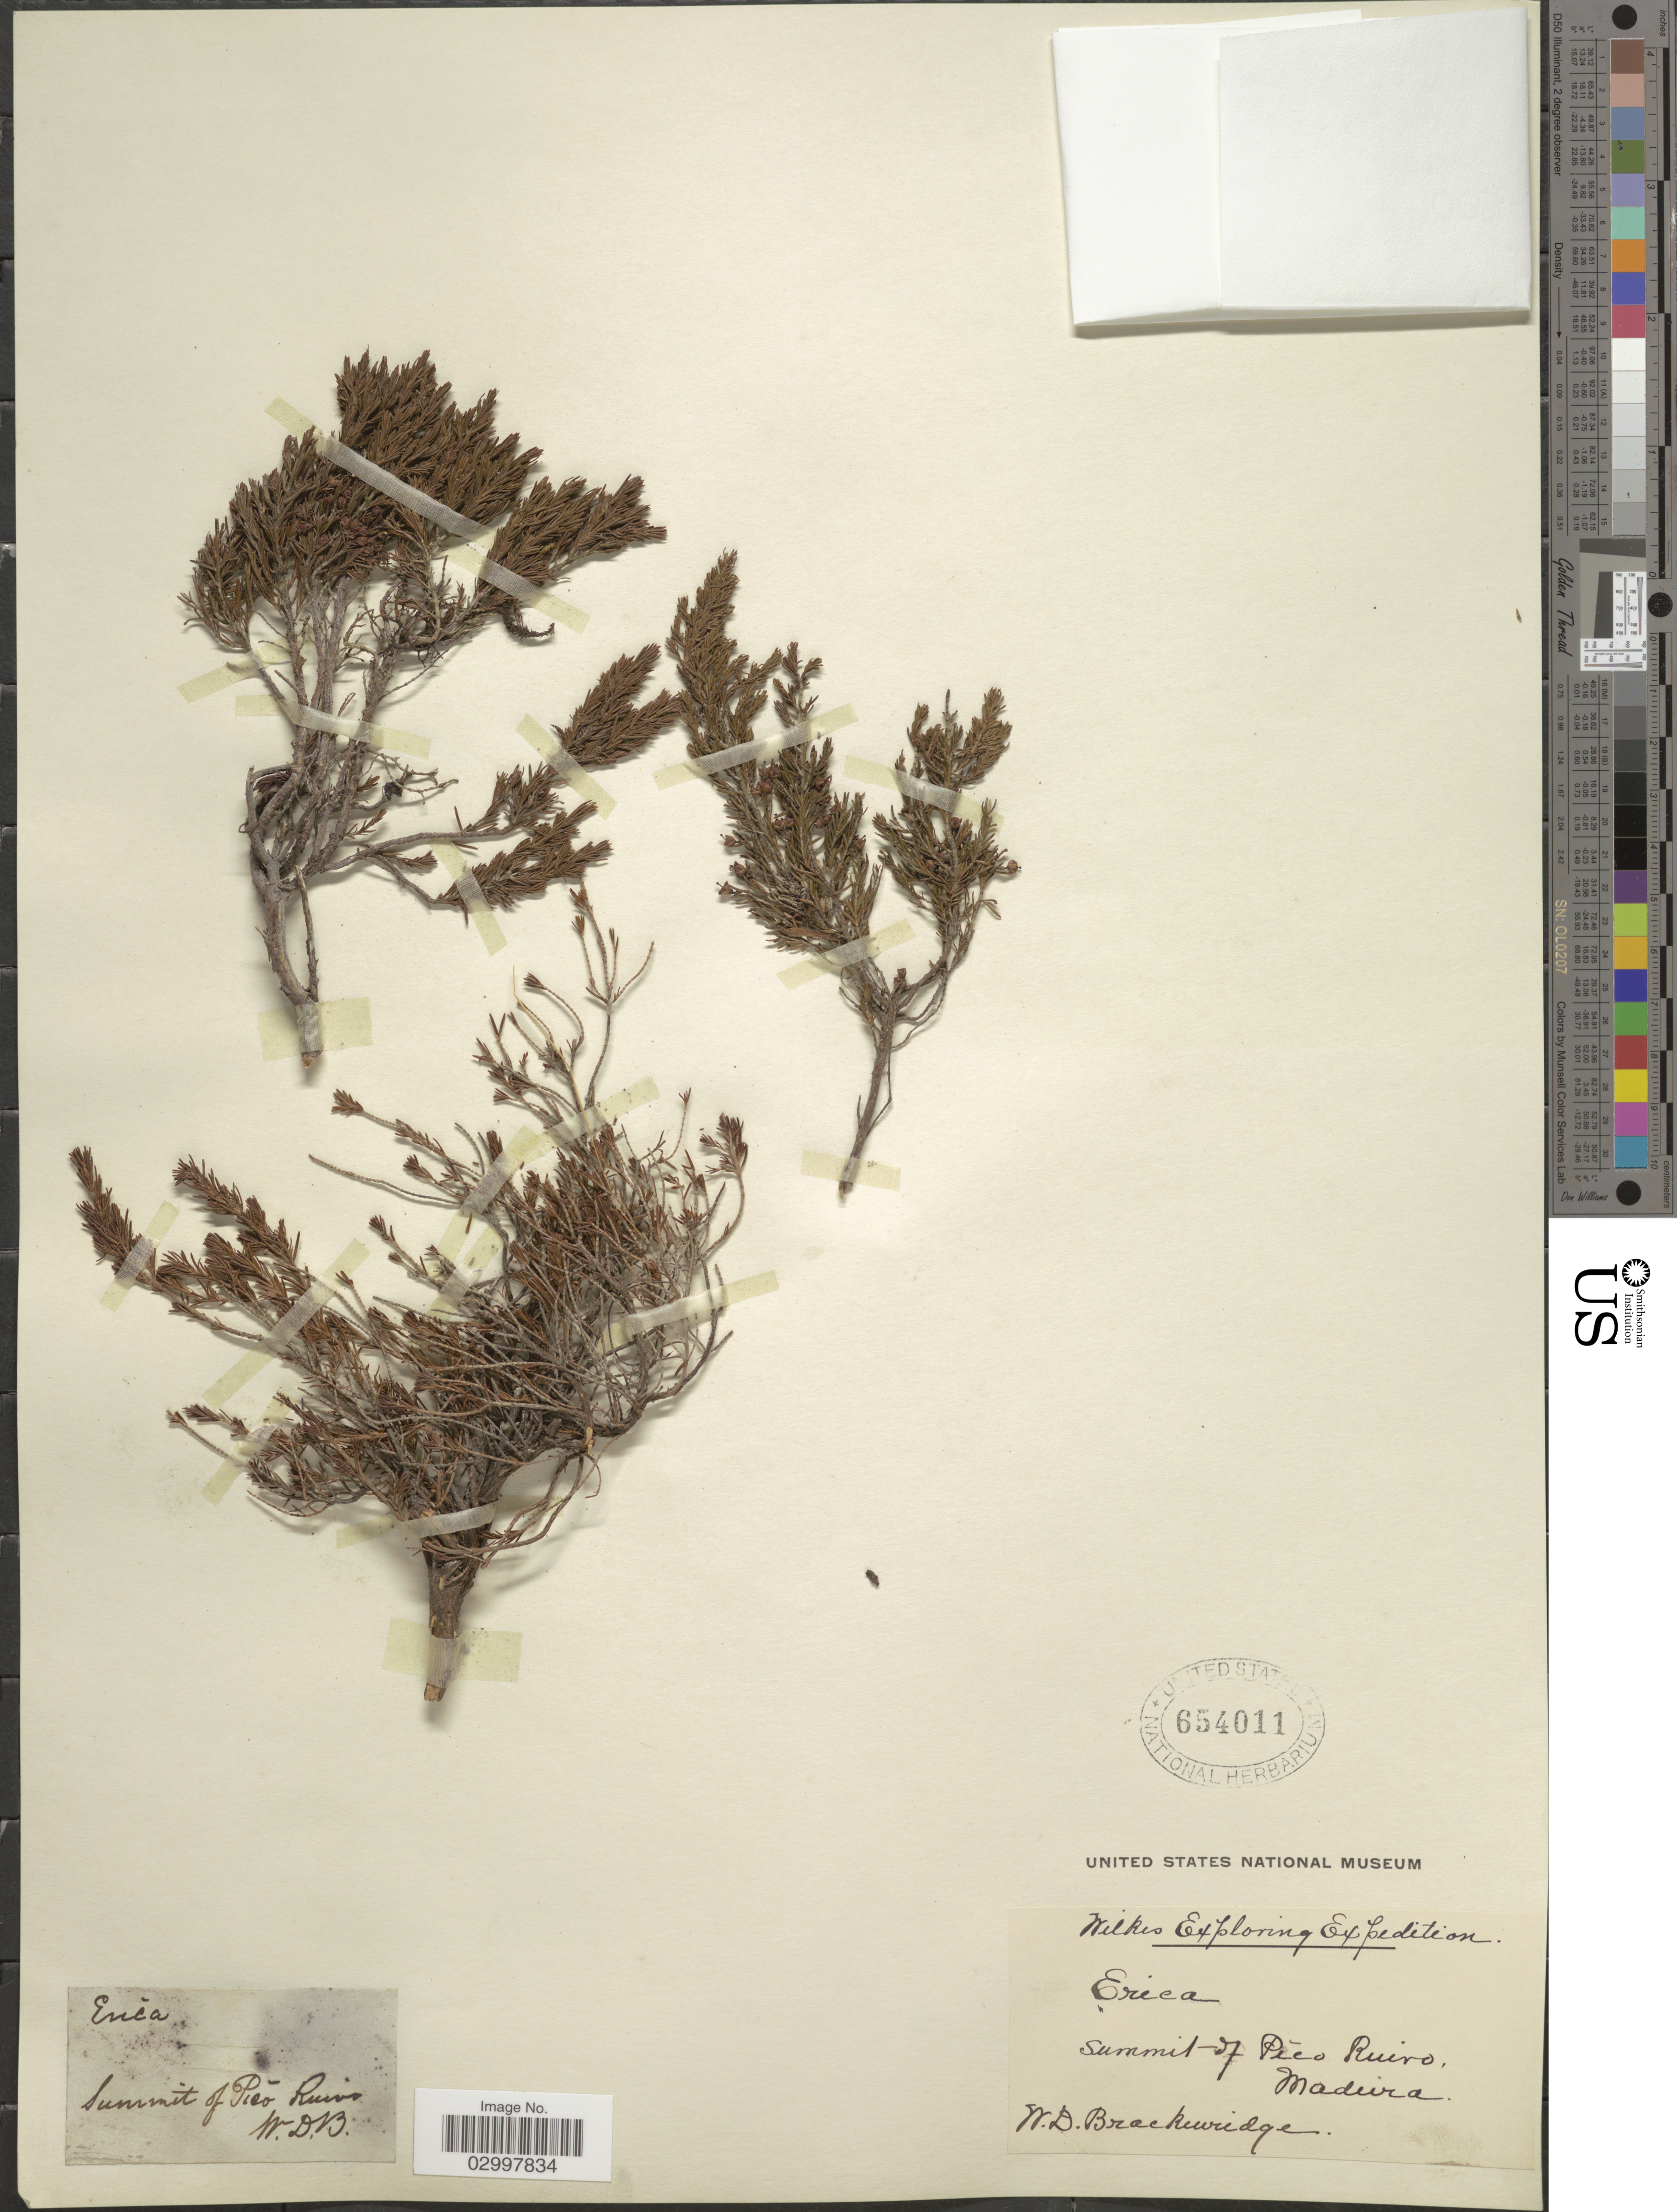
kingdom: Plantae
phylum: Tracheophyta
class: Magnoliopsida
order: Ericales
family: Ericaceae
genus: Erica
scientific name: Erica sp.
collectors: W. D. Brackenridge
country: Portugal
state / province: Madeira (Aut. Reg.)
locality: Summit of Pico Ruivo.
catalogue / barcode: US 654011